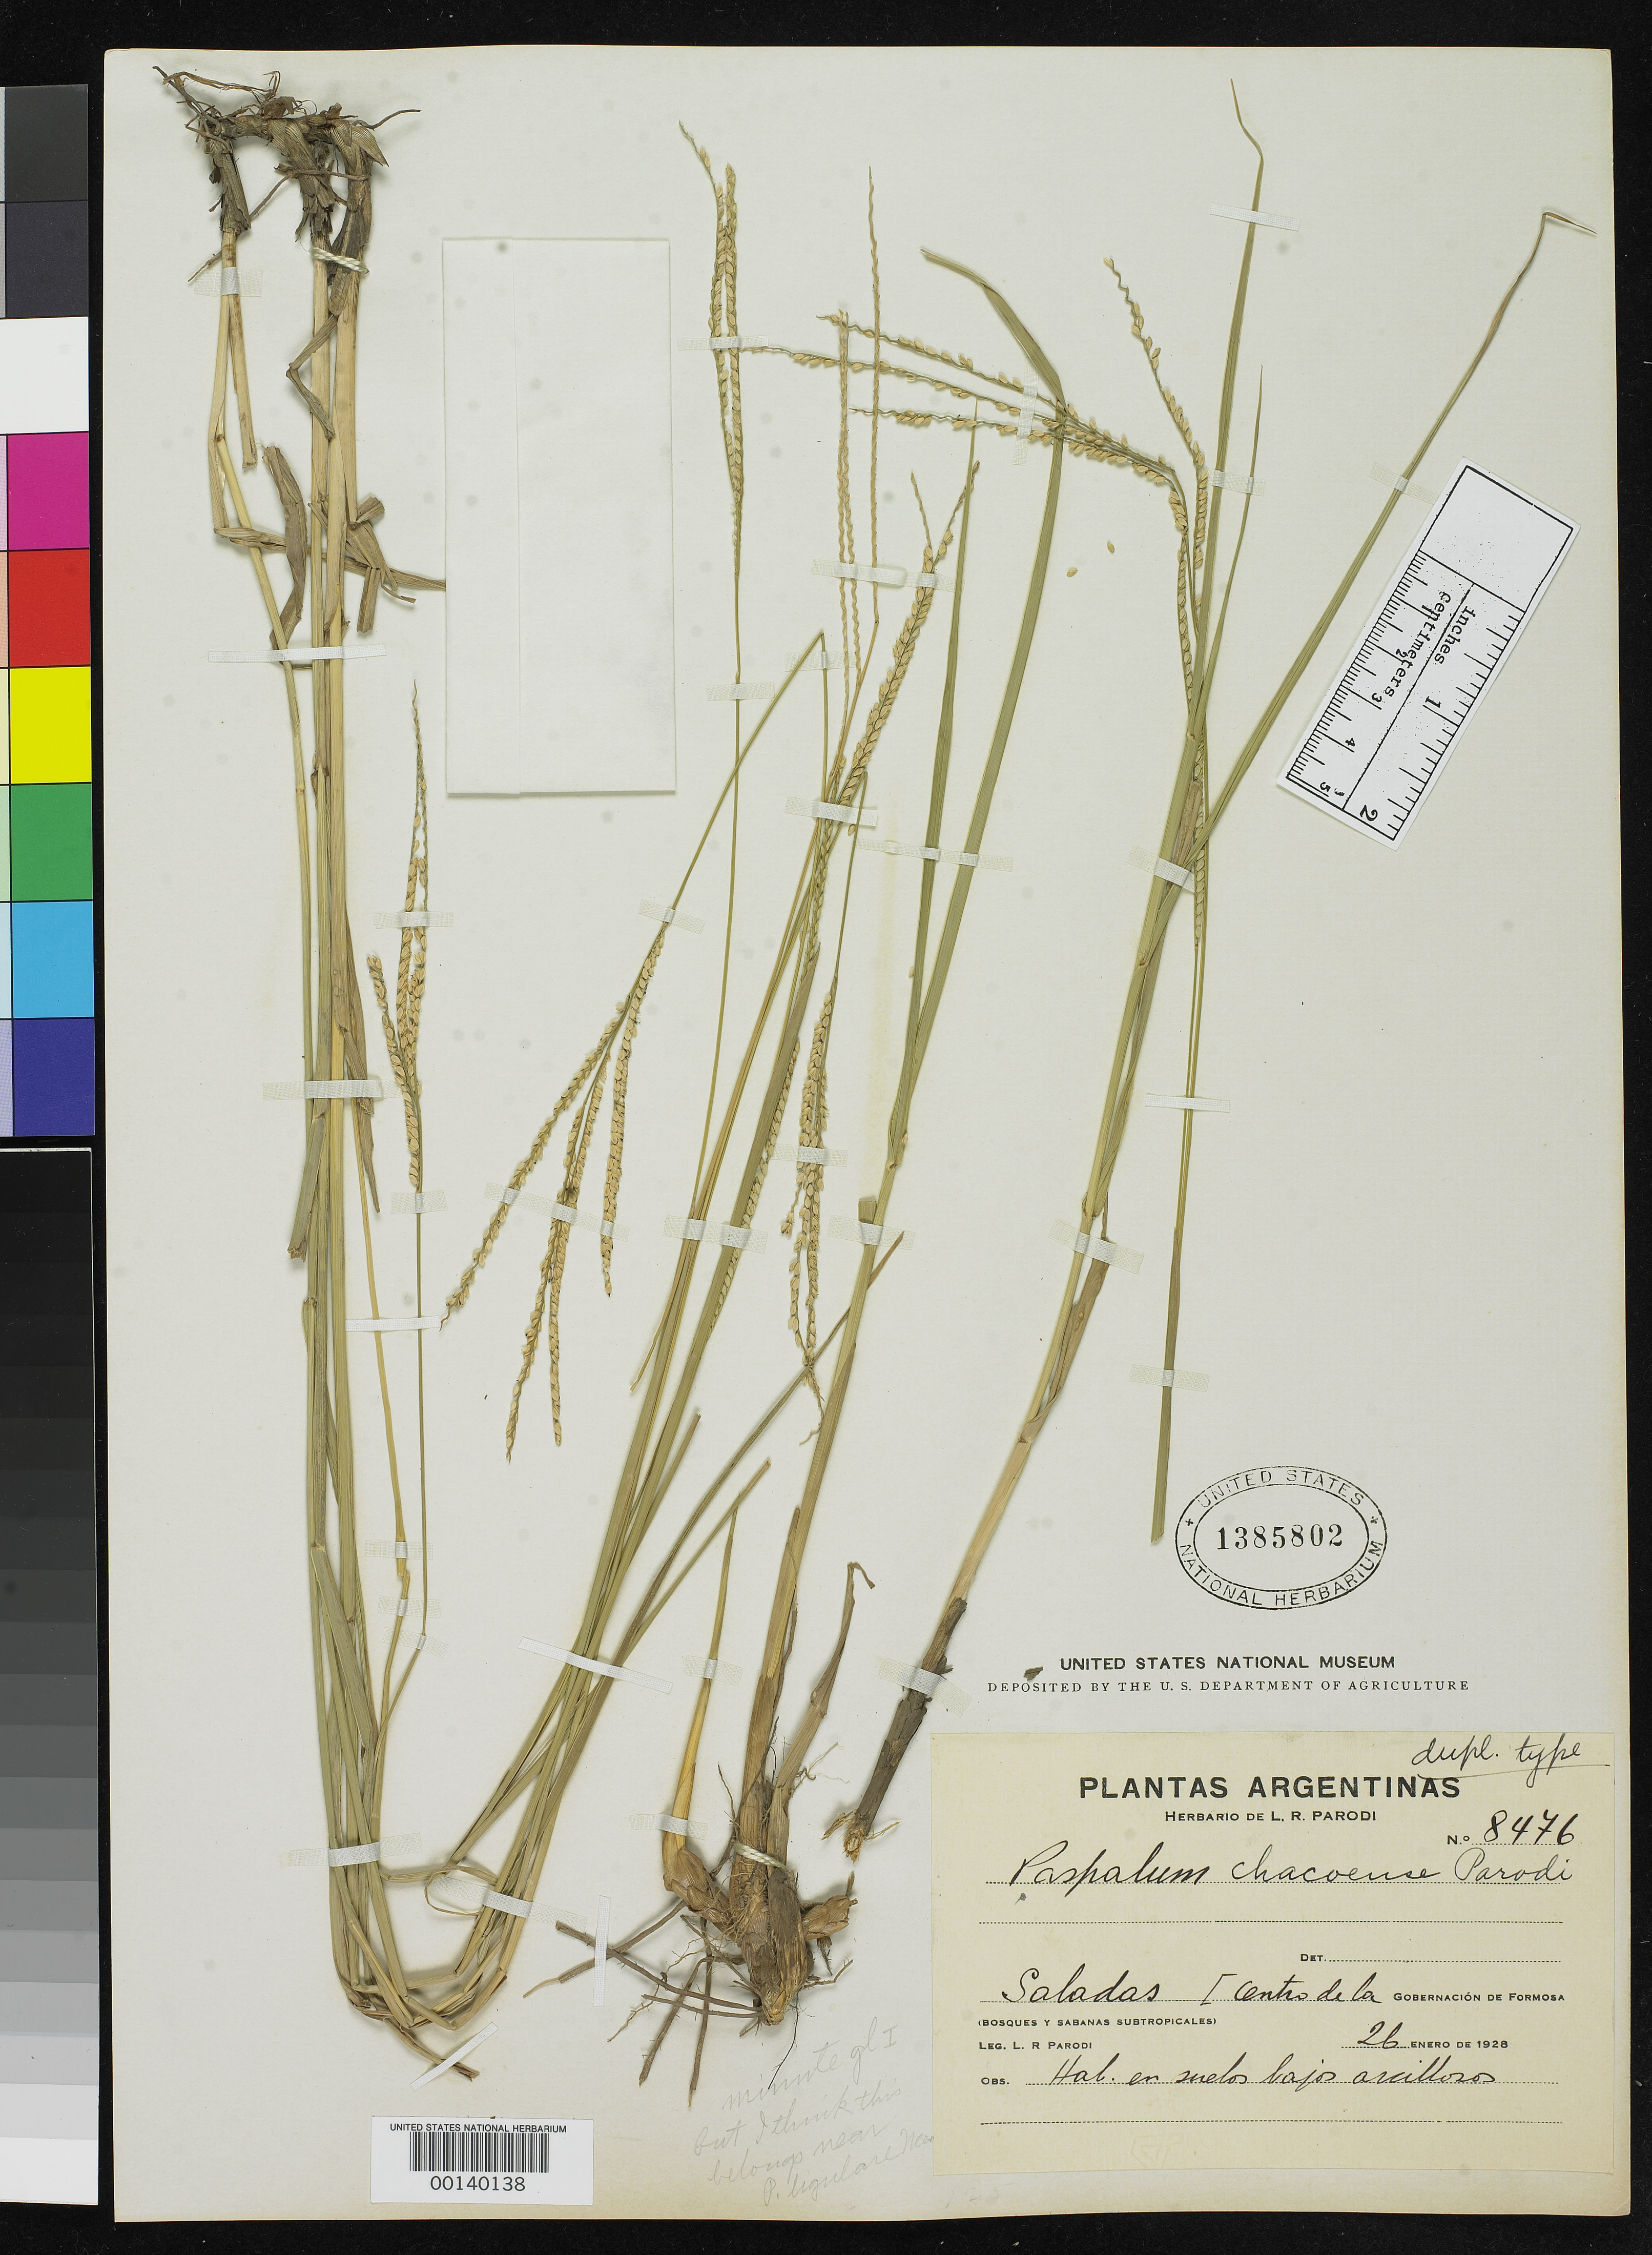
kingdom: Plantae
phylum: Tracheophyta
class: Liliopsida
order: Poales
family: Poaceae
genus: Paspalum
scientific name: Paspalum chacoense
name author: Parodi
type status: Isotype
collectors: L. R. Parodi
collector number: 8476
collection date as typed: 26 Jan 1928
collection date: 1928-01-26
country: Argentina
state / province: Formosa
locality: Saladas.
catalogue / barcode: US 1385802